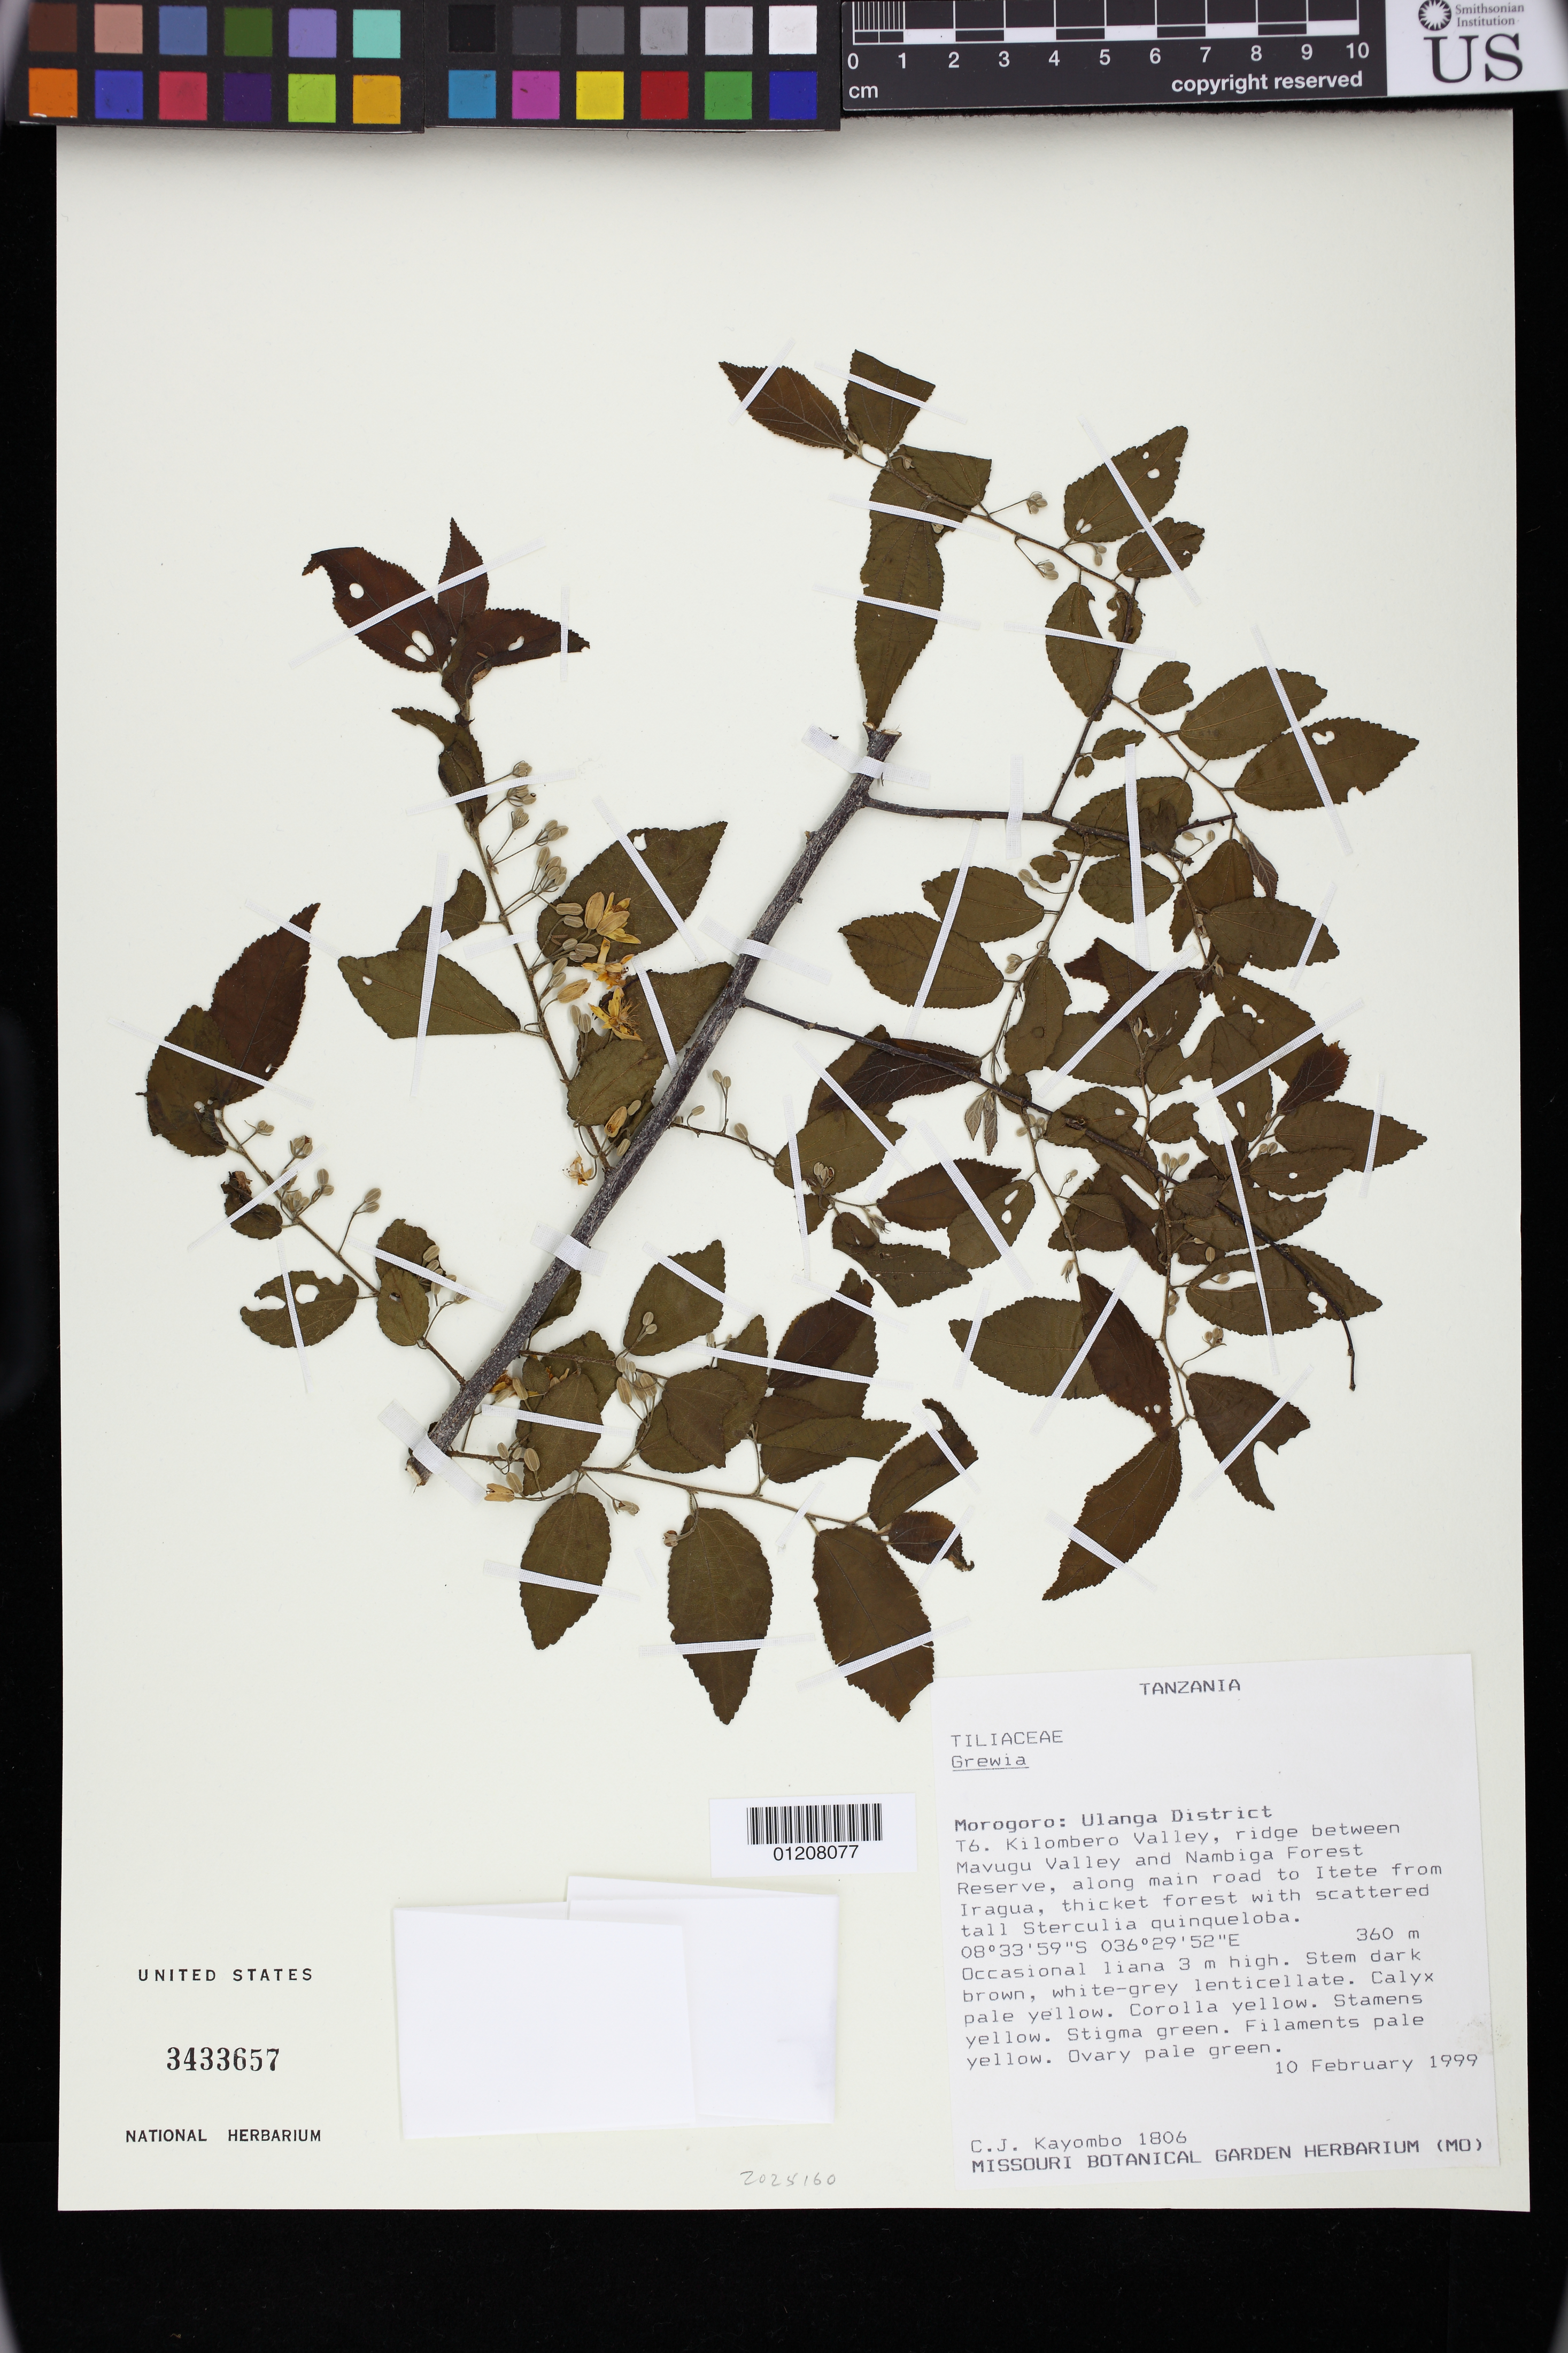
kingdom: Plantae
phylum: Tracheophyta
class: Magnoliopsida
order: Malvales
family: Malvaceae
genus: Grewia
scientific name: Grewia sp.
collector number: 1806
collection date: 1999-02-10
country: Tanzania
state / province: Morogoro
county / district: Ulanga District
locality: Kilombero valley, ridge between Mavugu Valley and Nambiga Forest Reserve, along main road to Itete from Iragua, thicket forest with scattered tall Sterculia quinqueloba.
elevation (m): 360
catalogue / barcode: US 3433657